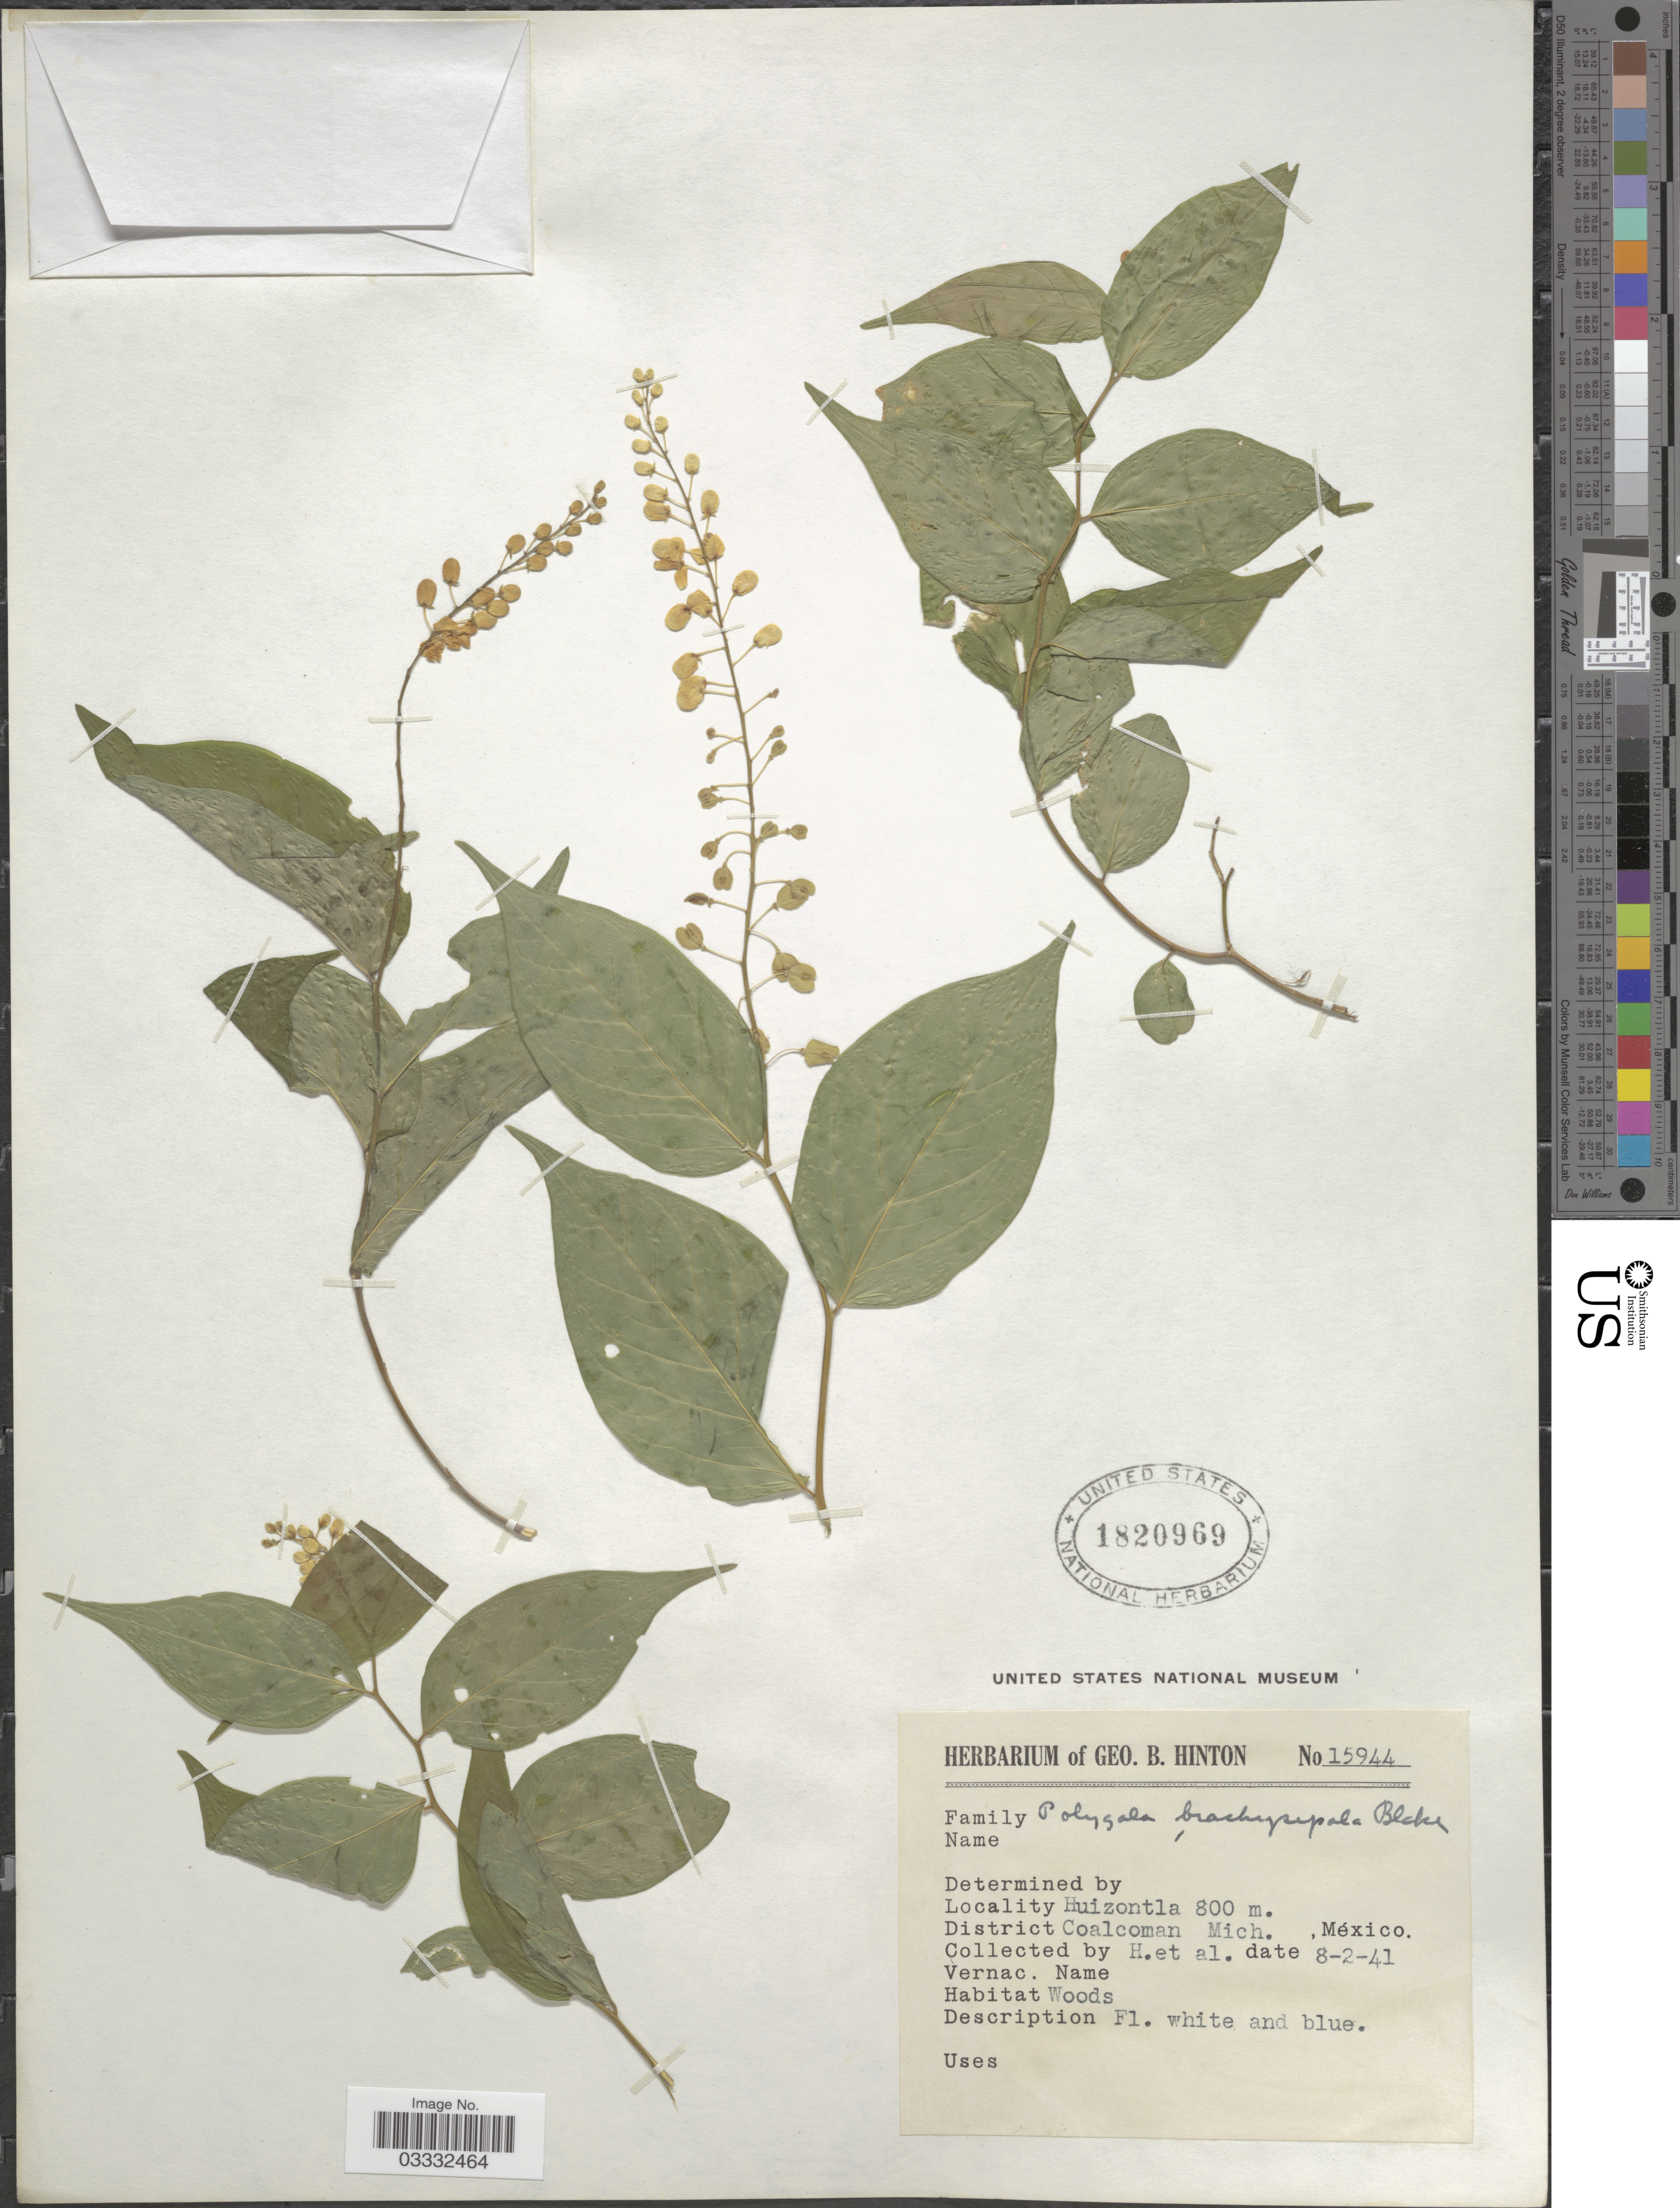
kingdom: Plantae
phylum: Tracheophyta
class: Magnoliopsida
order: Fabales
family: Polygalaceae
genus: Polygala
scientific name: Polygala brachysepala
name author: S.F. Blake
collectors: G. B. Hinton & et al.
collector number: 15944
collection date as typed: Transcribed d/m/y: 8/2/41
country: Mexico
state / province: Michoacán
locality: Huizontla. District Coalcoman.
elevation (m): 800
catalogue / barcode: US 1820969